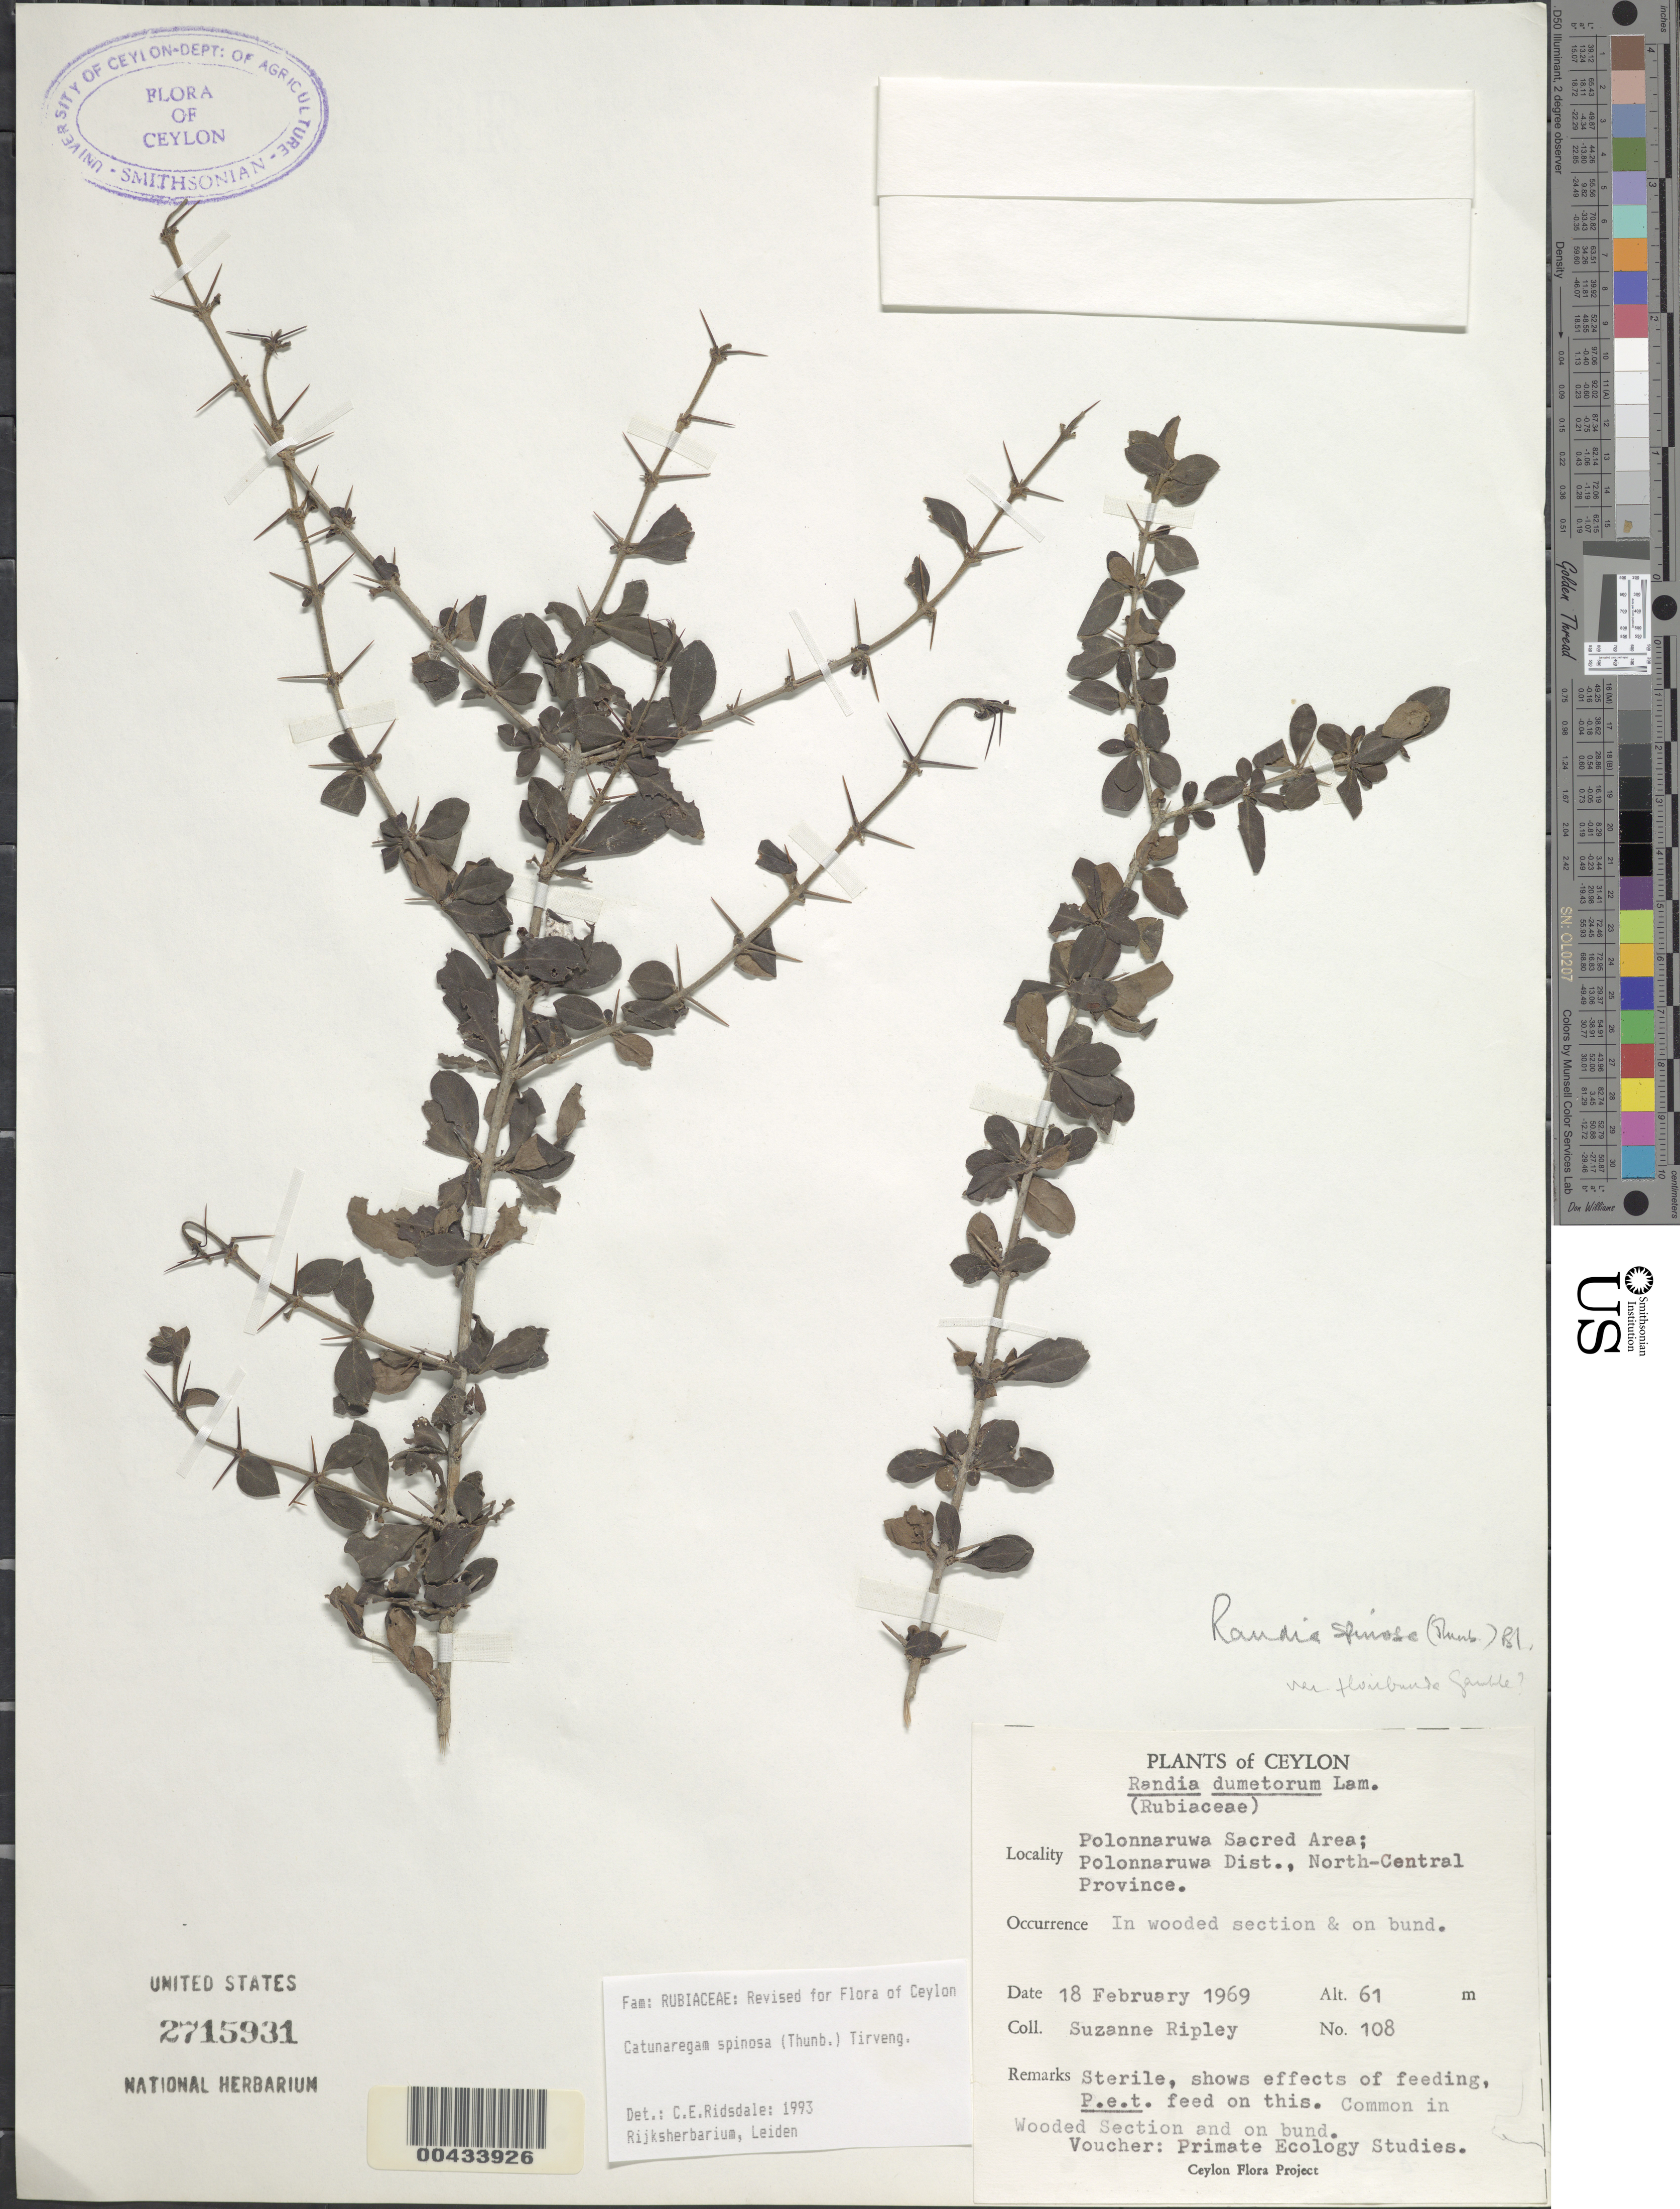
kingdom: Plantae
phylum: Tracheophyta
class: Magnoliopsida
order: Gentianales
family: Rubiaceae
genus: Catunaregam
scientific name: Catunaregam spinosa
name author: (Thunb.) Tirveng.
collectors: S. Ripley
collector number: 108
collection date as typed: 18 Feb 1969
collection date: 1969-02-18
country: Sri Lanka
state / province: North Central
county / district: Polonnaruwa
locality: Polonnaruwa Sacred Area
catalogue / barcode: US 2715931